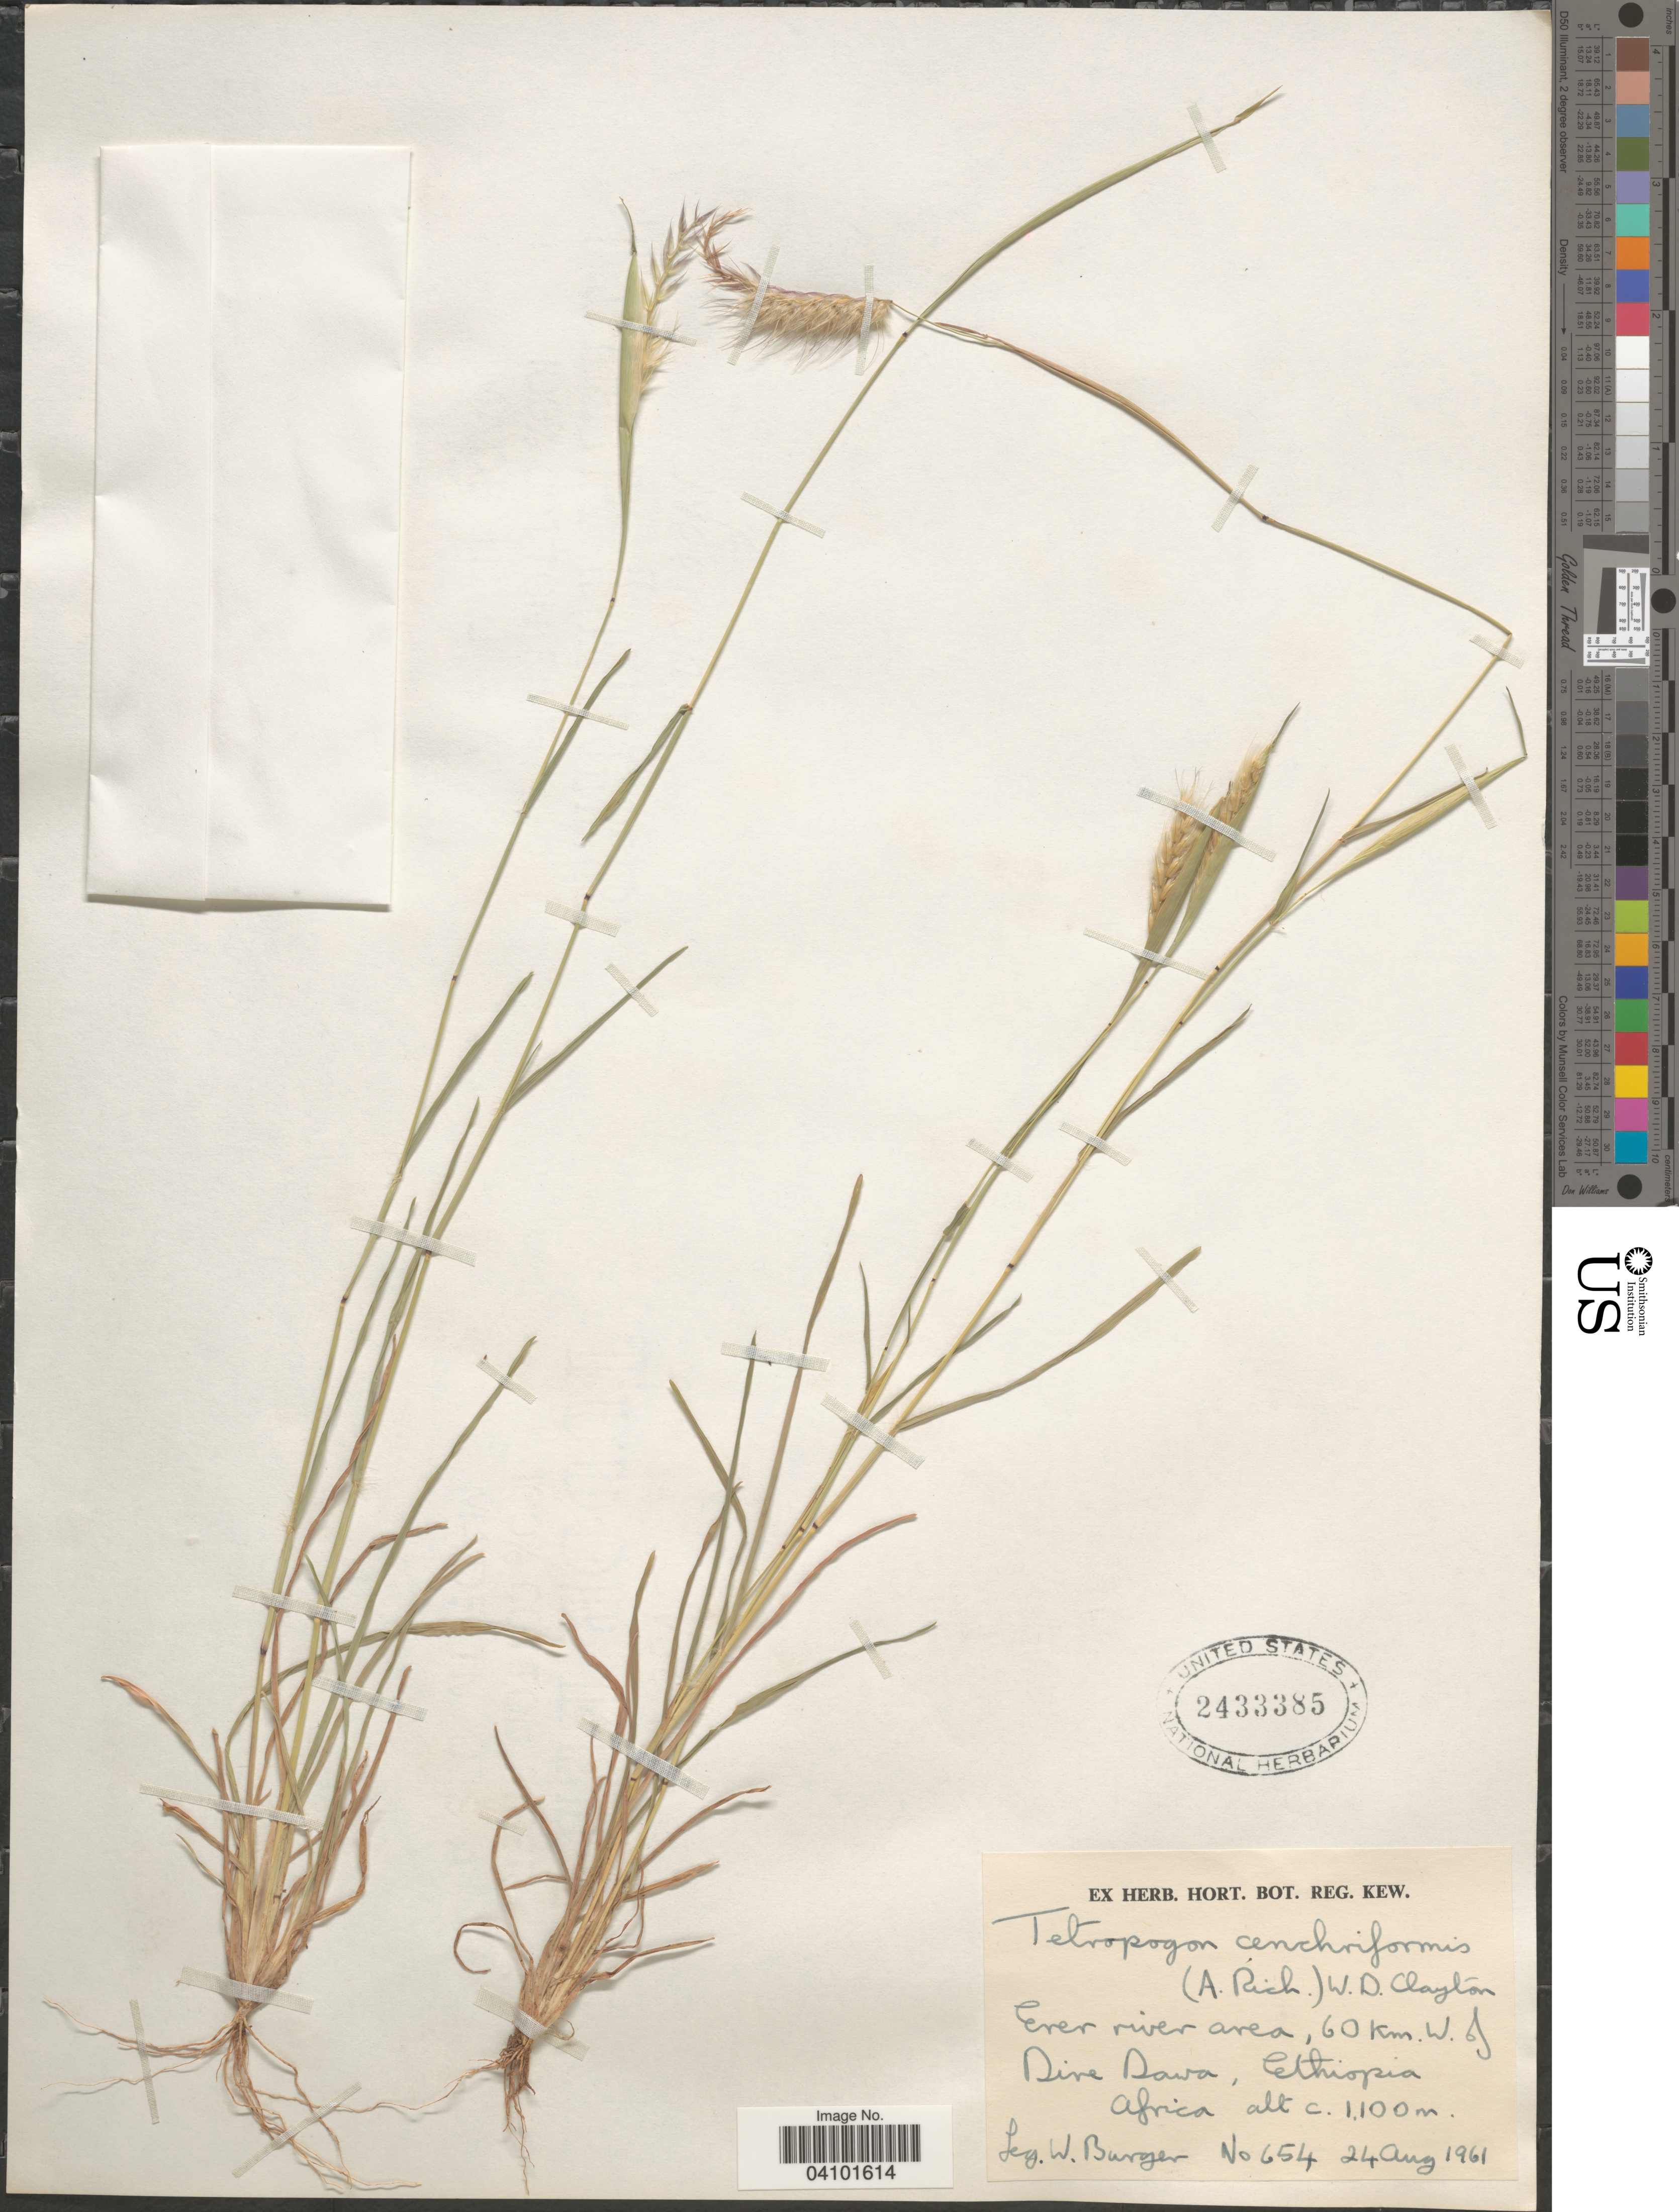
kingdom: Plantae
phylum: Tracheophyta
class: Liliopsida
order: Poales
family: Poaceae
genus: Tetrapogon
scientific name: Tetrapogon cenchriformis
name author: (A. Rich.) Clayton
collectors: W. Burger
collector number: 654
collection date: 1961-08-24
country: Ethiopia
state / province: Dire Dawa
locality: Erer river area, 60 Km. W. of Dire Dawa.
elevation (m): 1100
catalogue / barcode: US 2433385